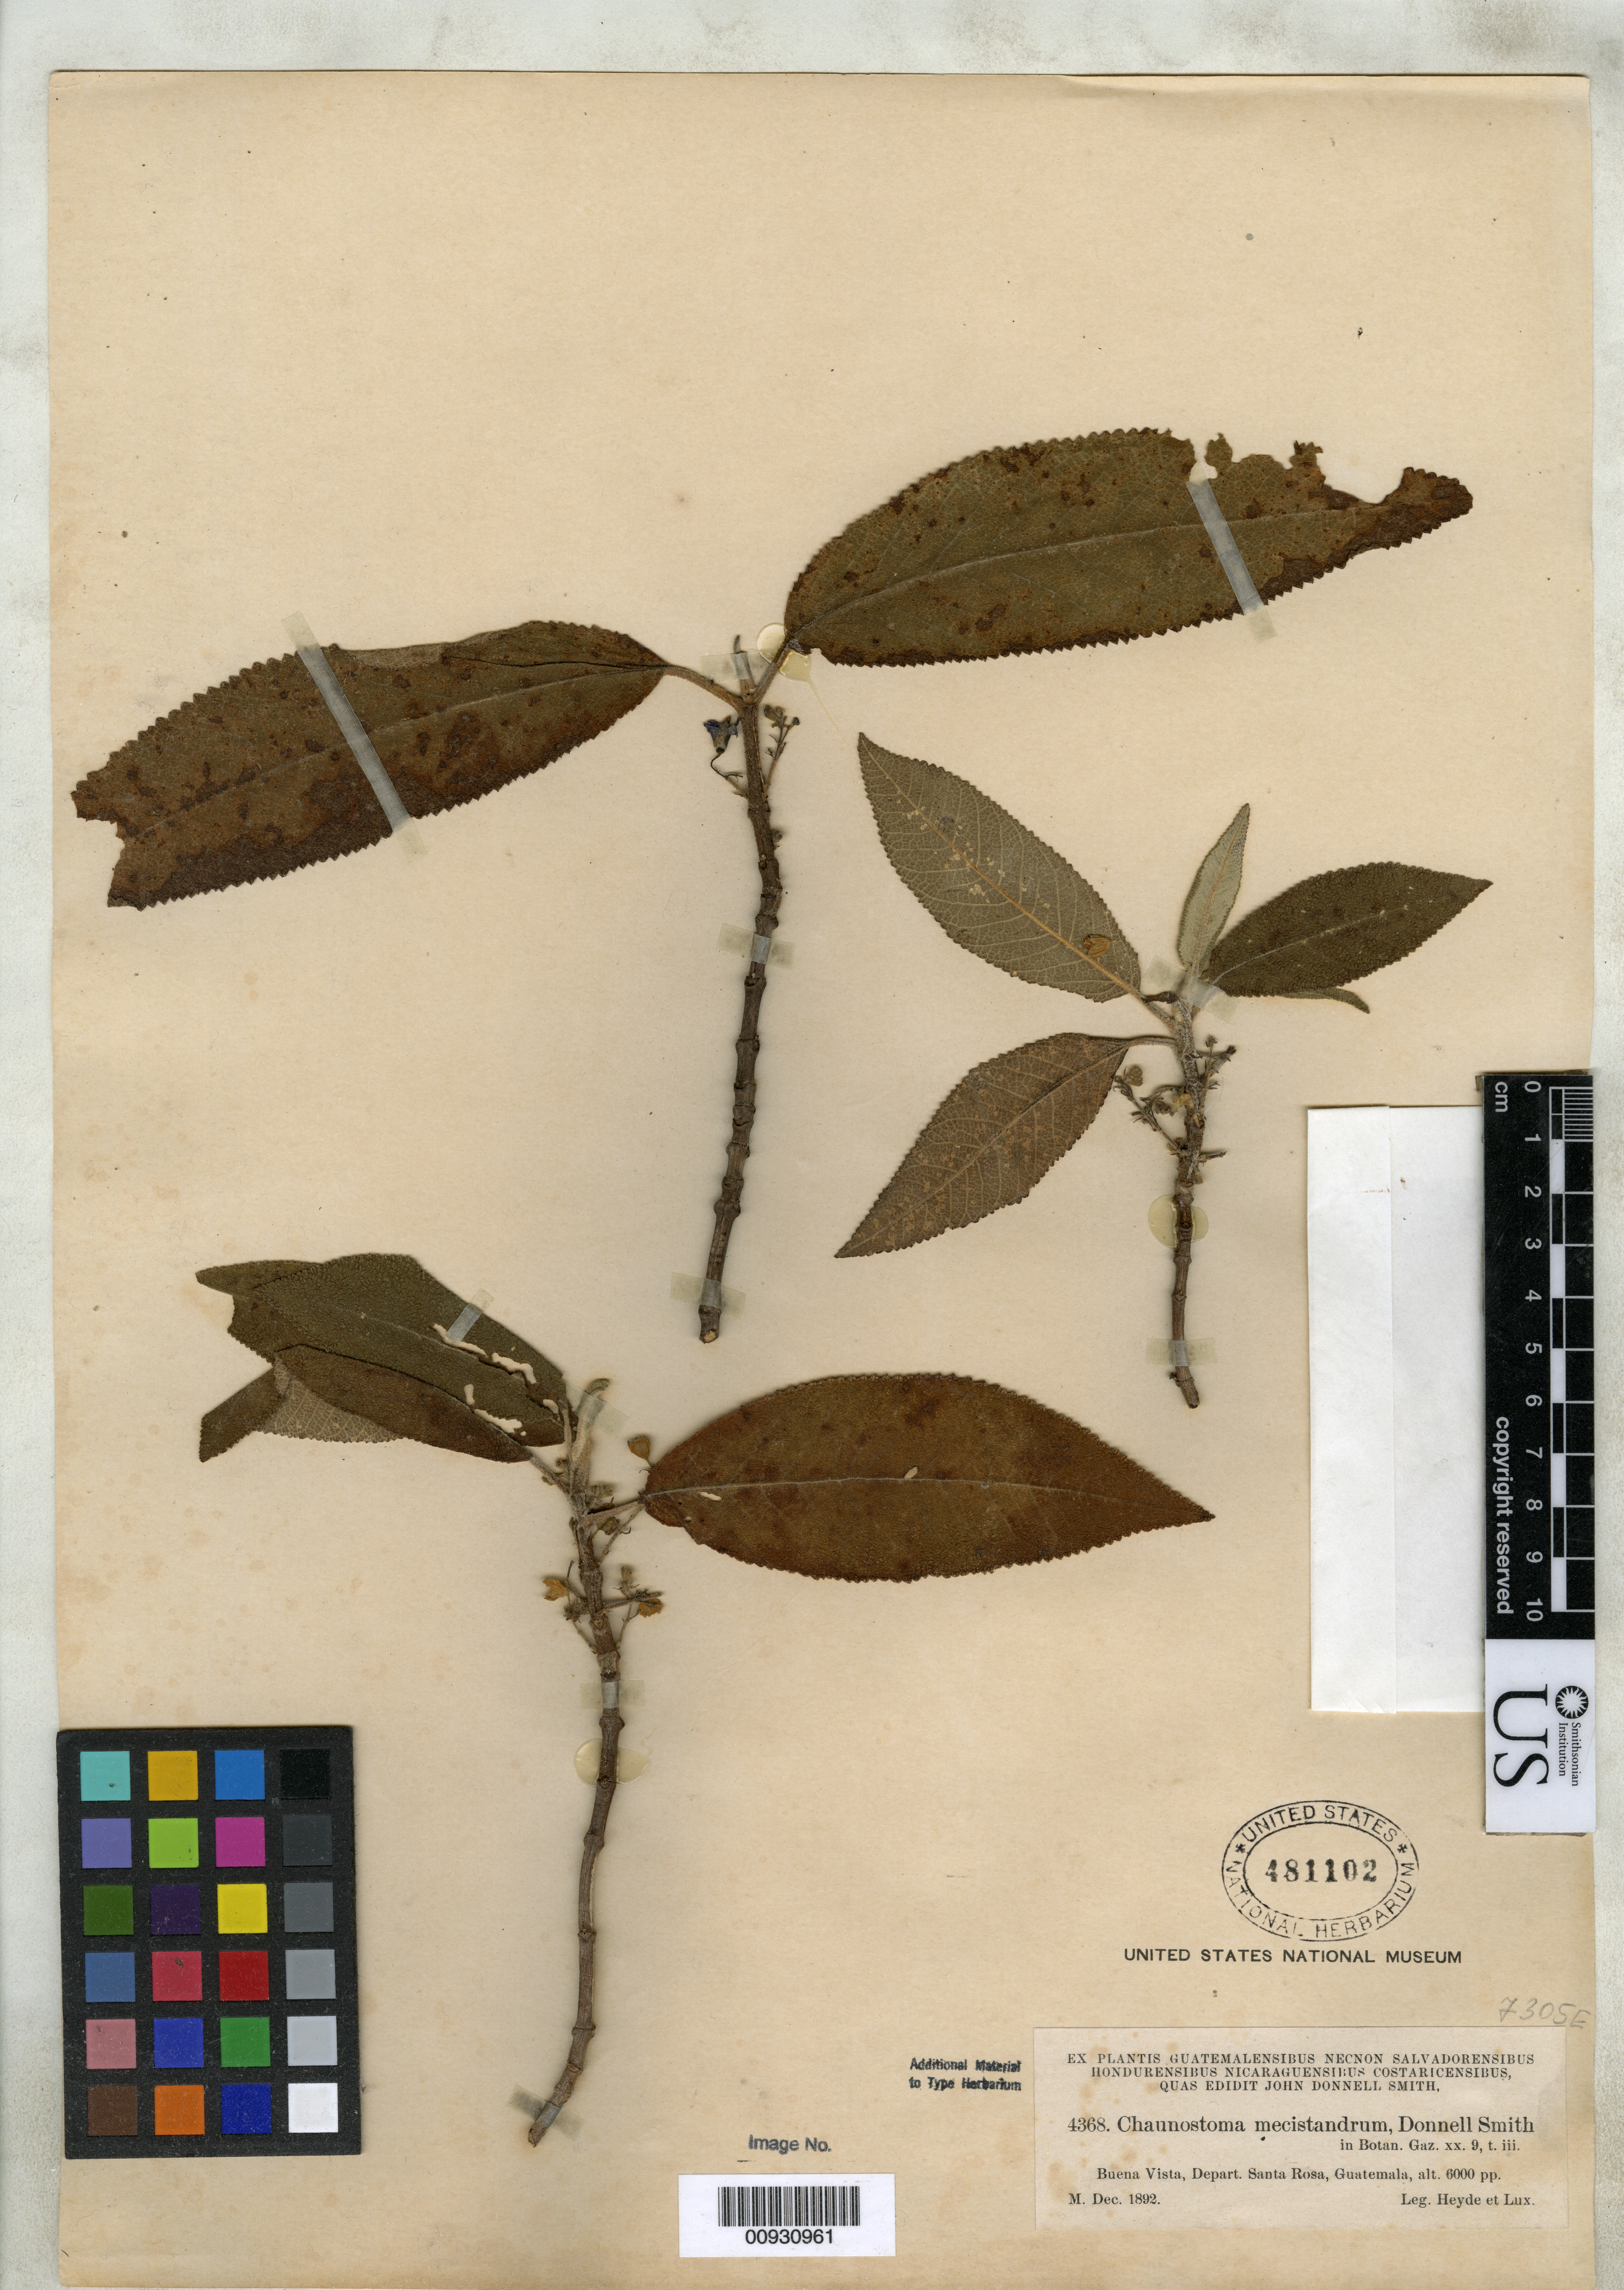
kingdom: Plantae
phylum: Tracheophyta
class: Magnoliopsida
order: Lamiales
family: Lamiaceae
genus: Chaunostoma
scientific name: Chaunostoma mecistandrum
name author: Donn. Sm.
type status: Type Collection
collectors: E. T. Heyde & E. Lux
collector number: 4368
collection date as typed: Dec 1892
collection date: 1892-12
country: Guatemala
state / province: Santa Rosa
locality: Buena Vista.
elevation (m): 1829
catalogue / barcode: US 481102